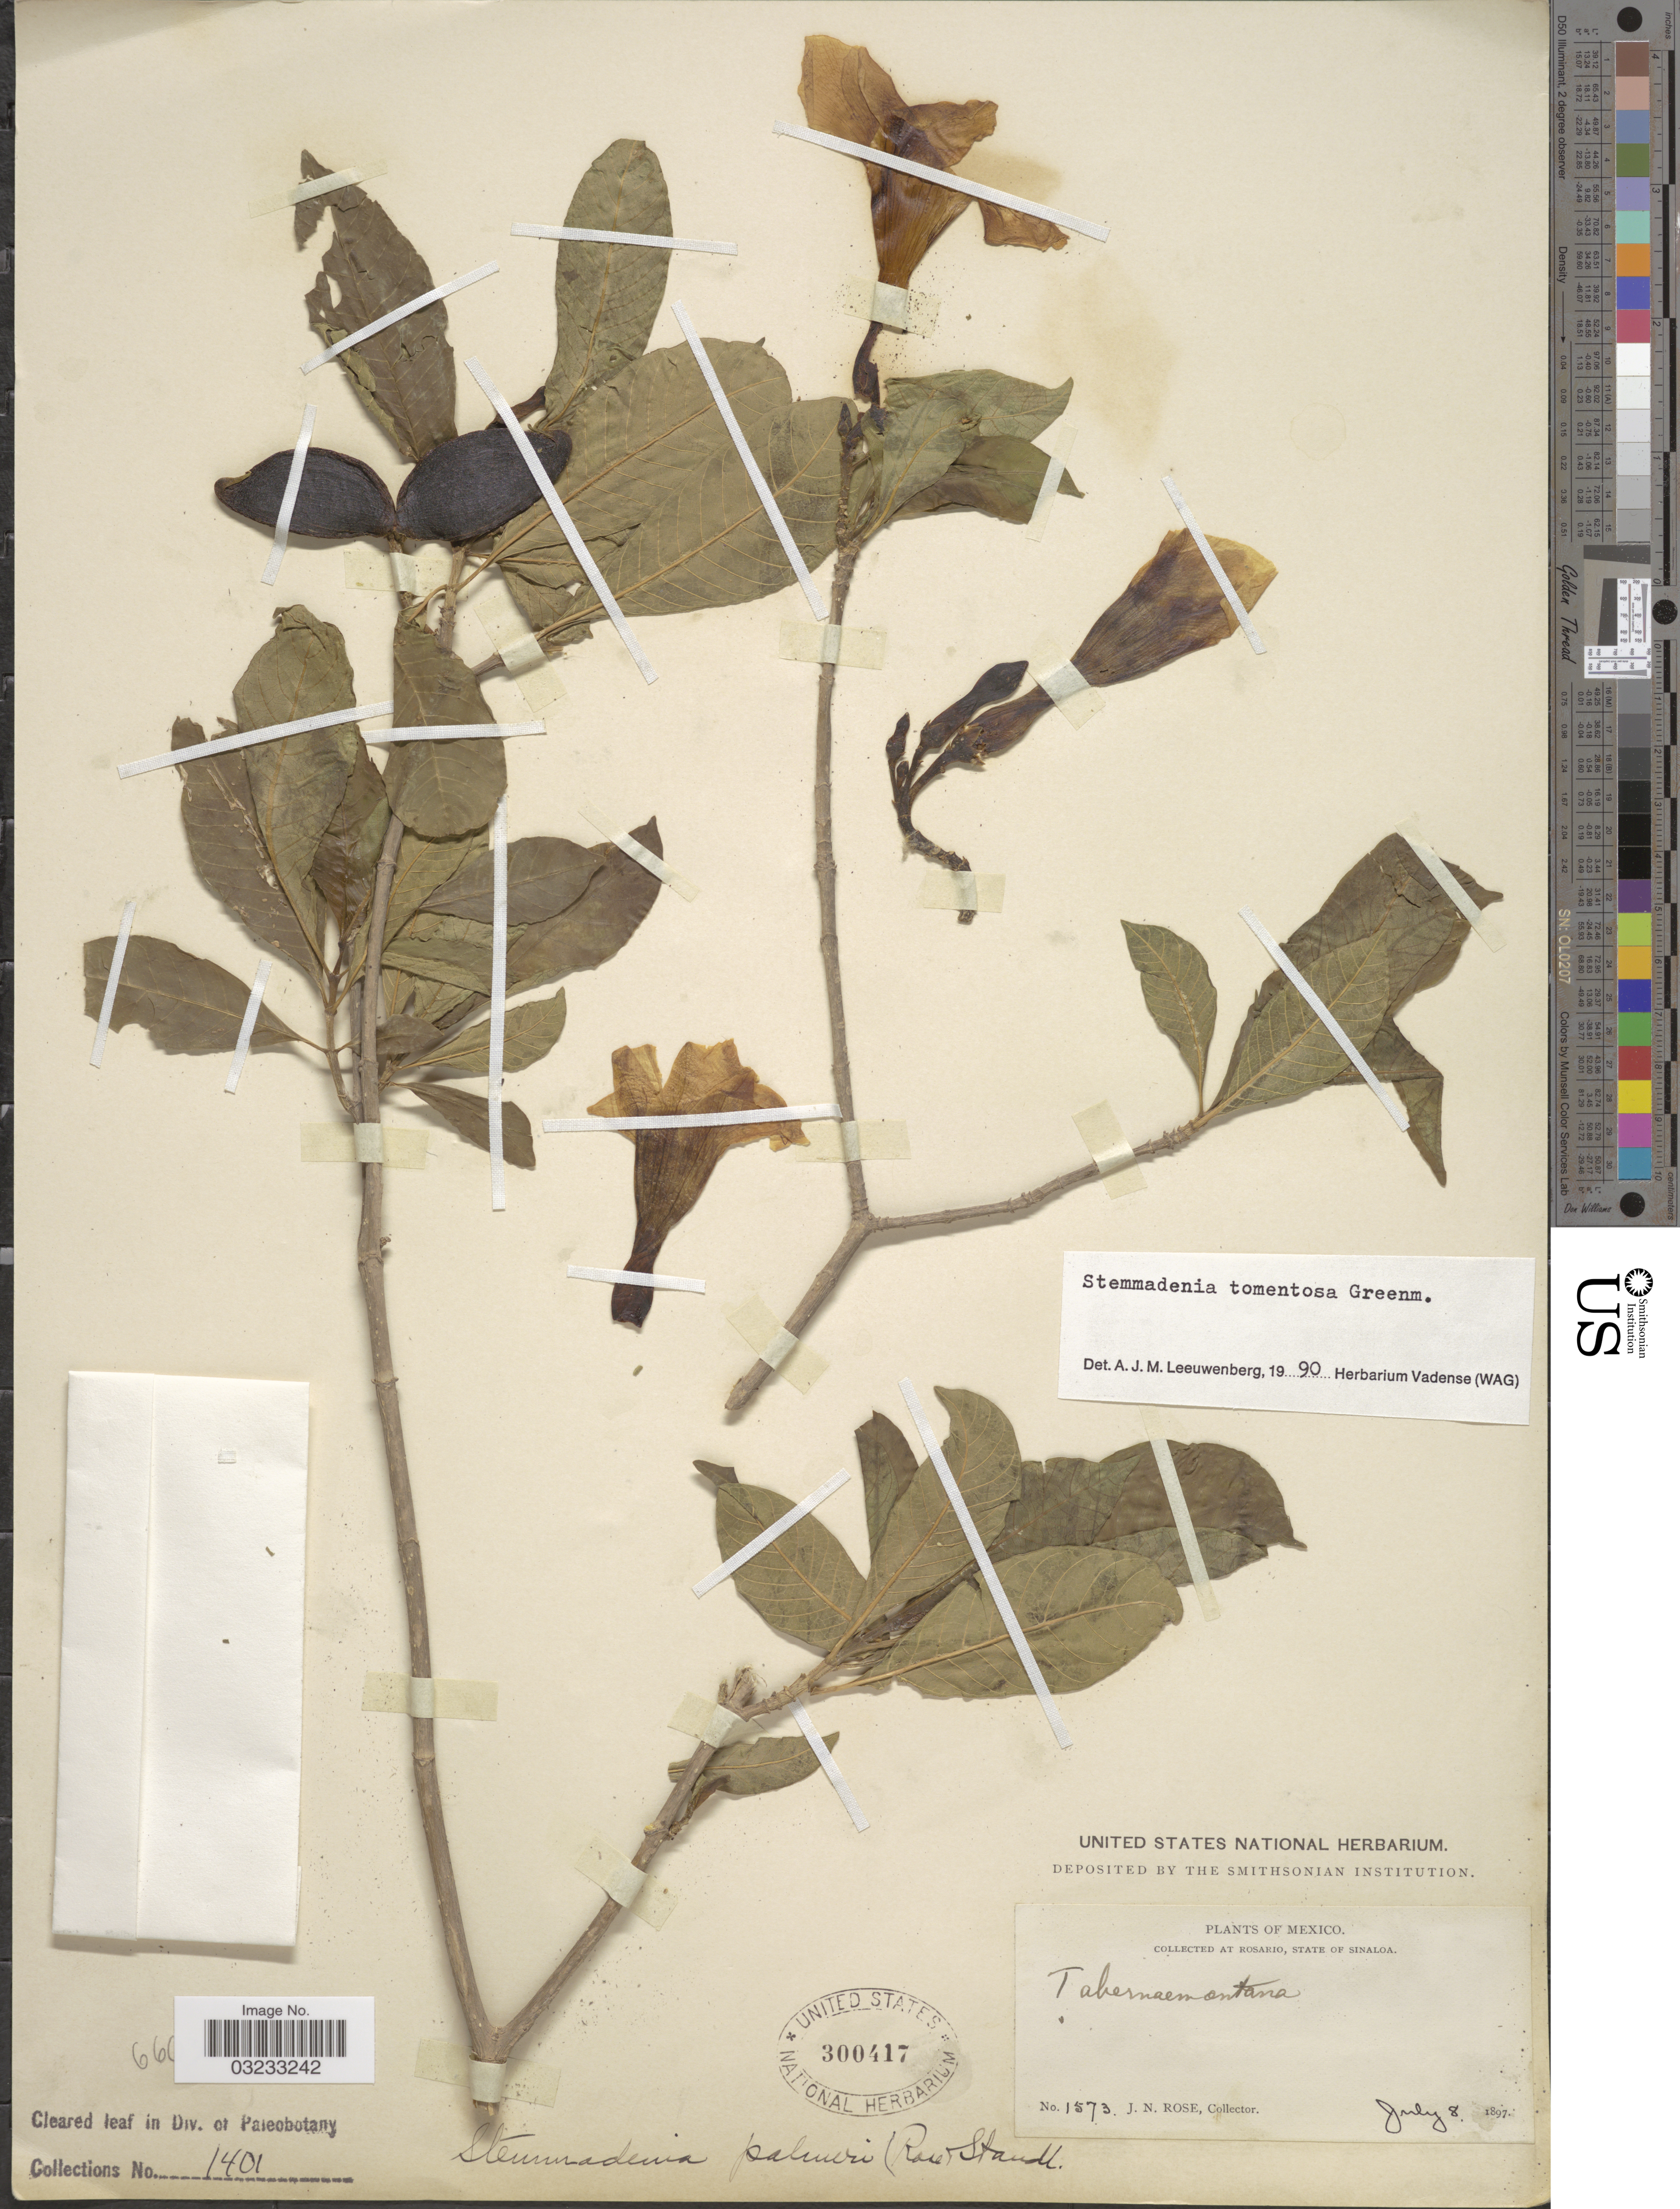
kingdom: Plantae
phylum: Tracheophyta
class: Magnoliopsida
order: Gentianales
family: Apocynaceae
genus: Stemmadenia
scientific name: Stemmadenia tomentosa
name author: Greenm.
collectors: J. N. Rose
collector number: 1573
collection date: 1897-07-08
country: Mexico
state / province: Sinaloa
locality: At Rosario.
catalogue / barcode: US 300417